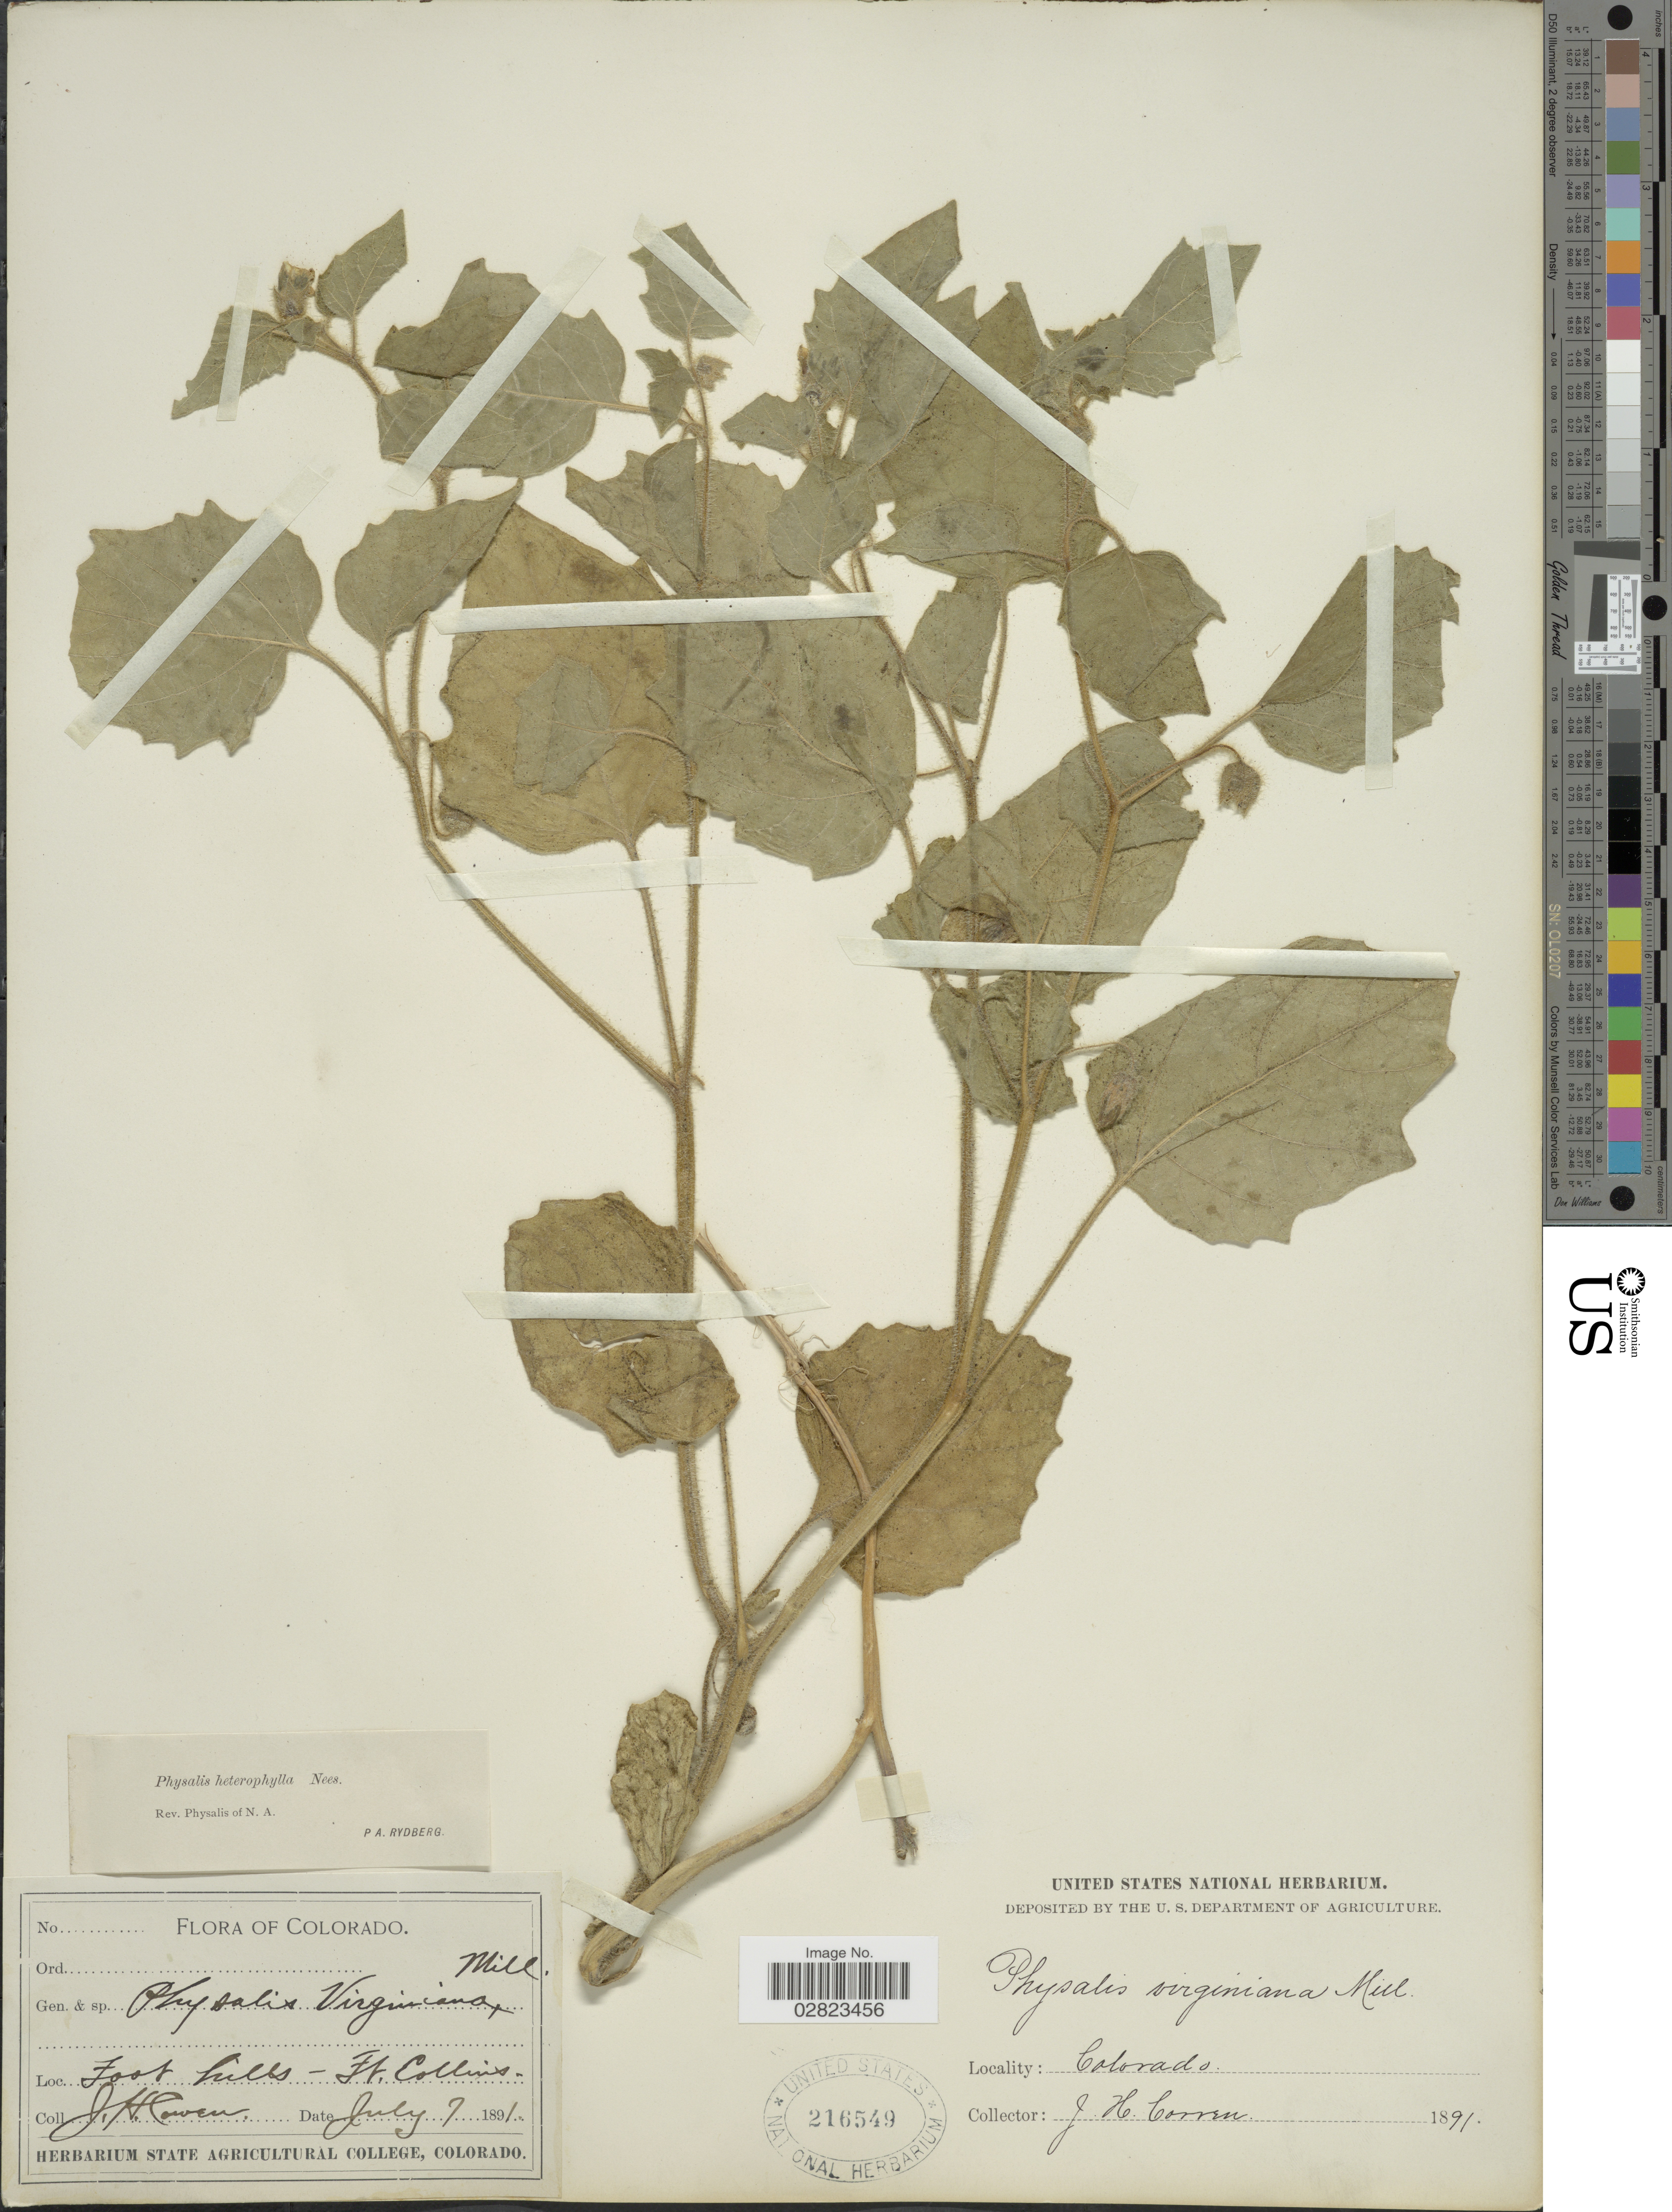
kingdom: Plantae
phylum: Tracheophyta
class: Magnoliopsida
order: Solanales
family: Solanaceae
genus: Physalis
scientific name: Physalis heterophylla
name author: Nees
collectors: J. Corven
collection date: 1891-07-07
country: United States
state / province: Colorado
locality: Foot hills - Ft. Collins.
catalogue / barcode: US 216549